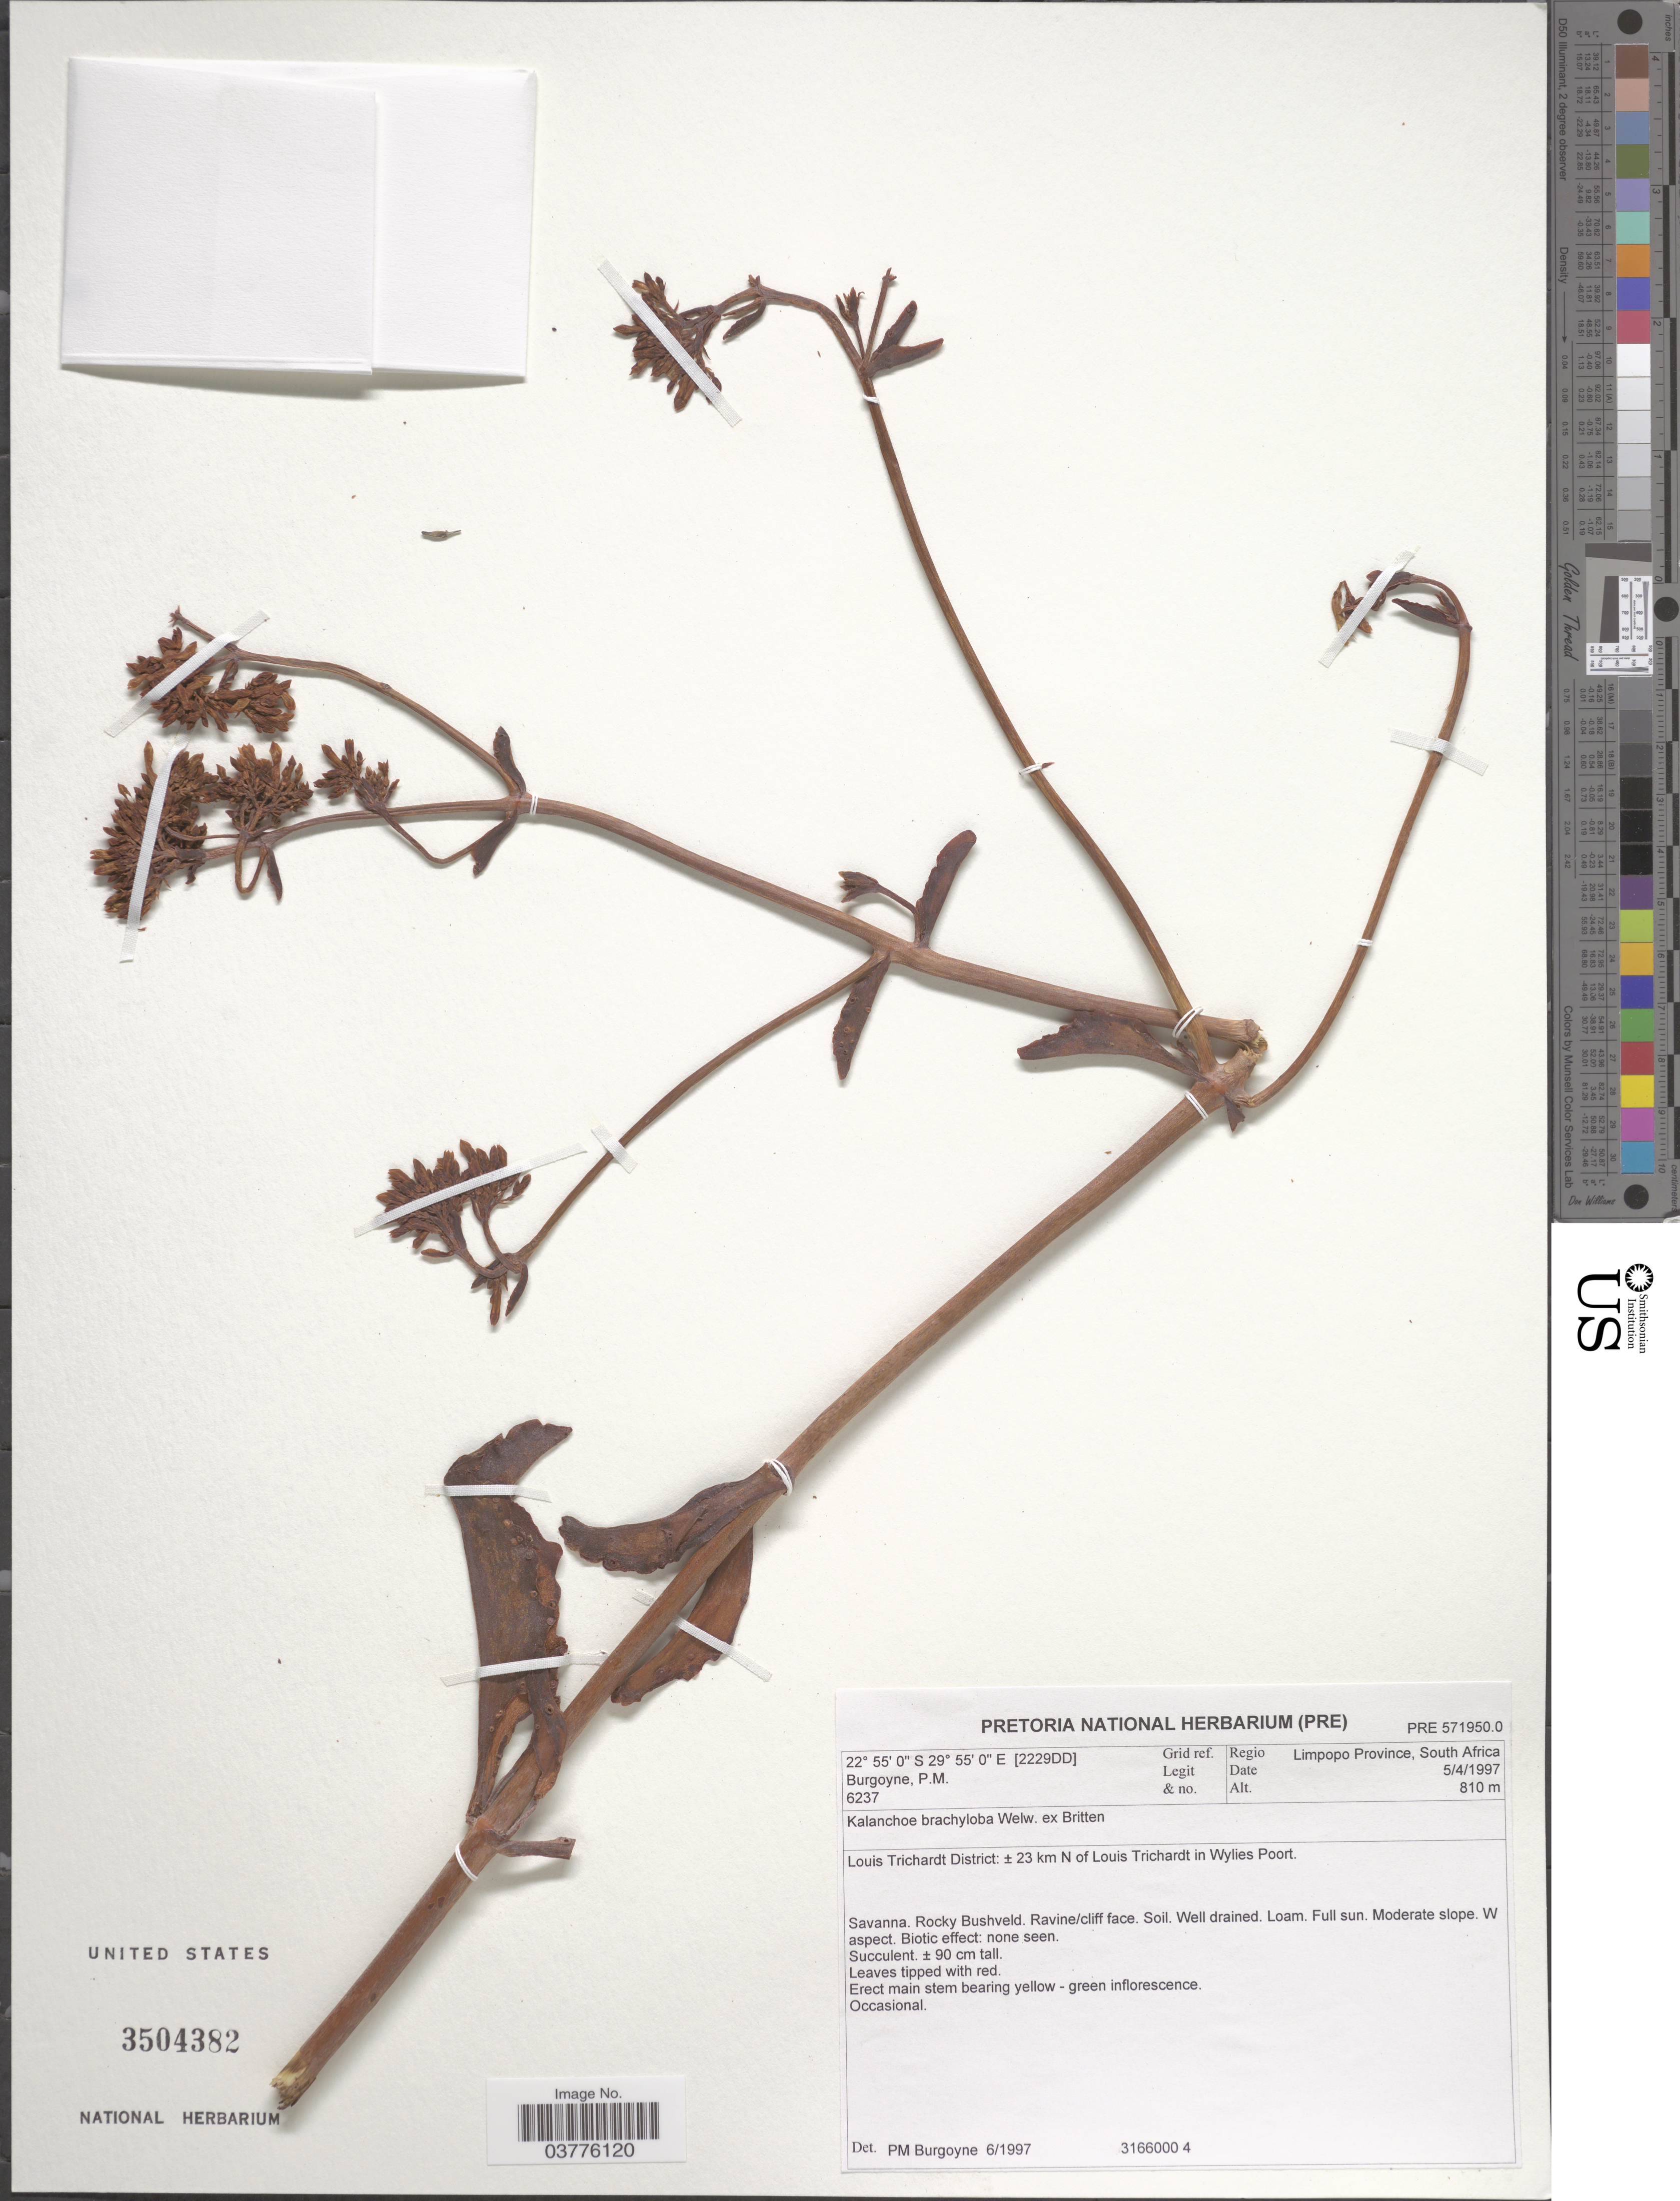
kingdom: Plantae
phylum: Tracheophyta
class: Magnoliopsida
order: Saxifragales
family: Crassulaceae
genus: Kalanchoe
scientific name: Kalanchoe brachyloba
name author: Welw. ex Oliv.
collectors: P. M. Burgoyne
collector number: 6237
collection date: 1997-04-05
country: South Africa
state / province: Limpopo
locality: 2229DD Grid ref. Regio Limpopo Province. Louis Trichardt District: ± 23 km N of Louis Trichardt in Wylies Poort.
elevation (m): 810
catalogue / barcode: US 3504382